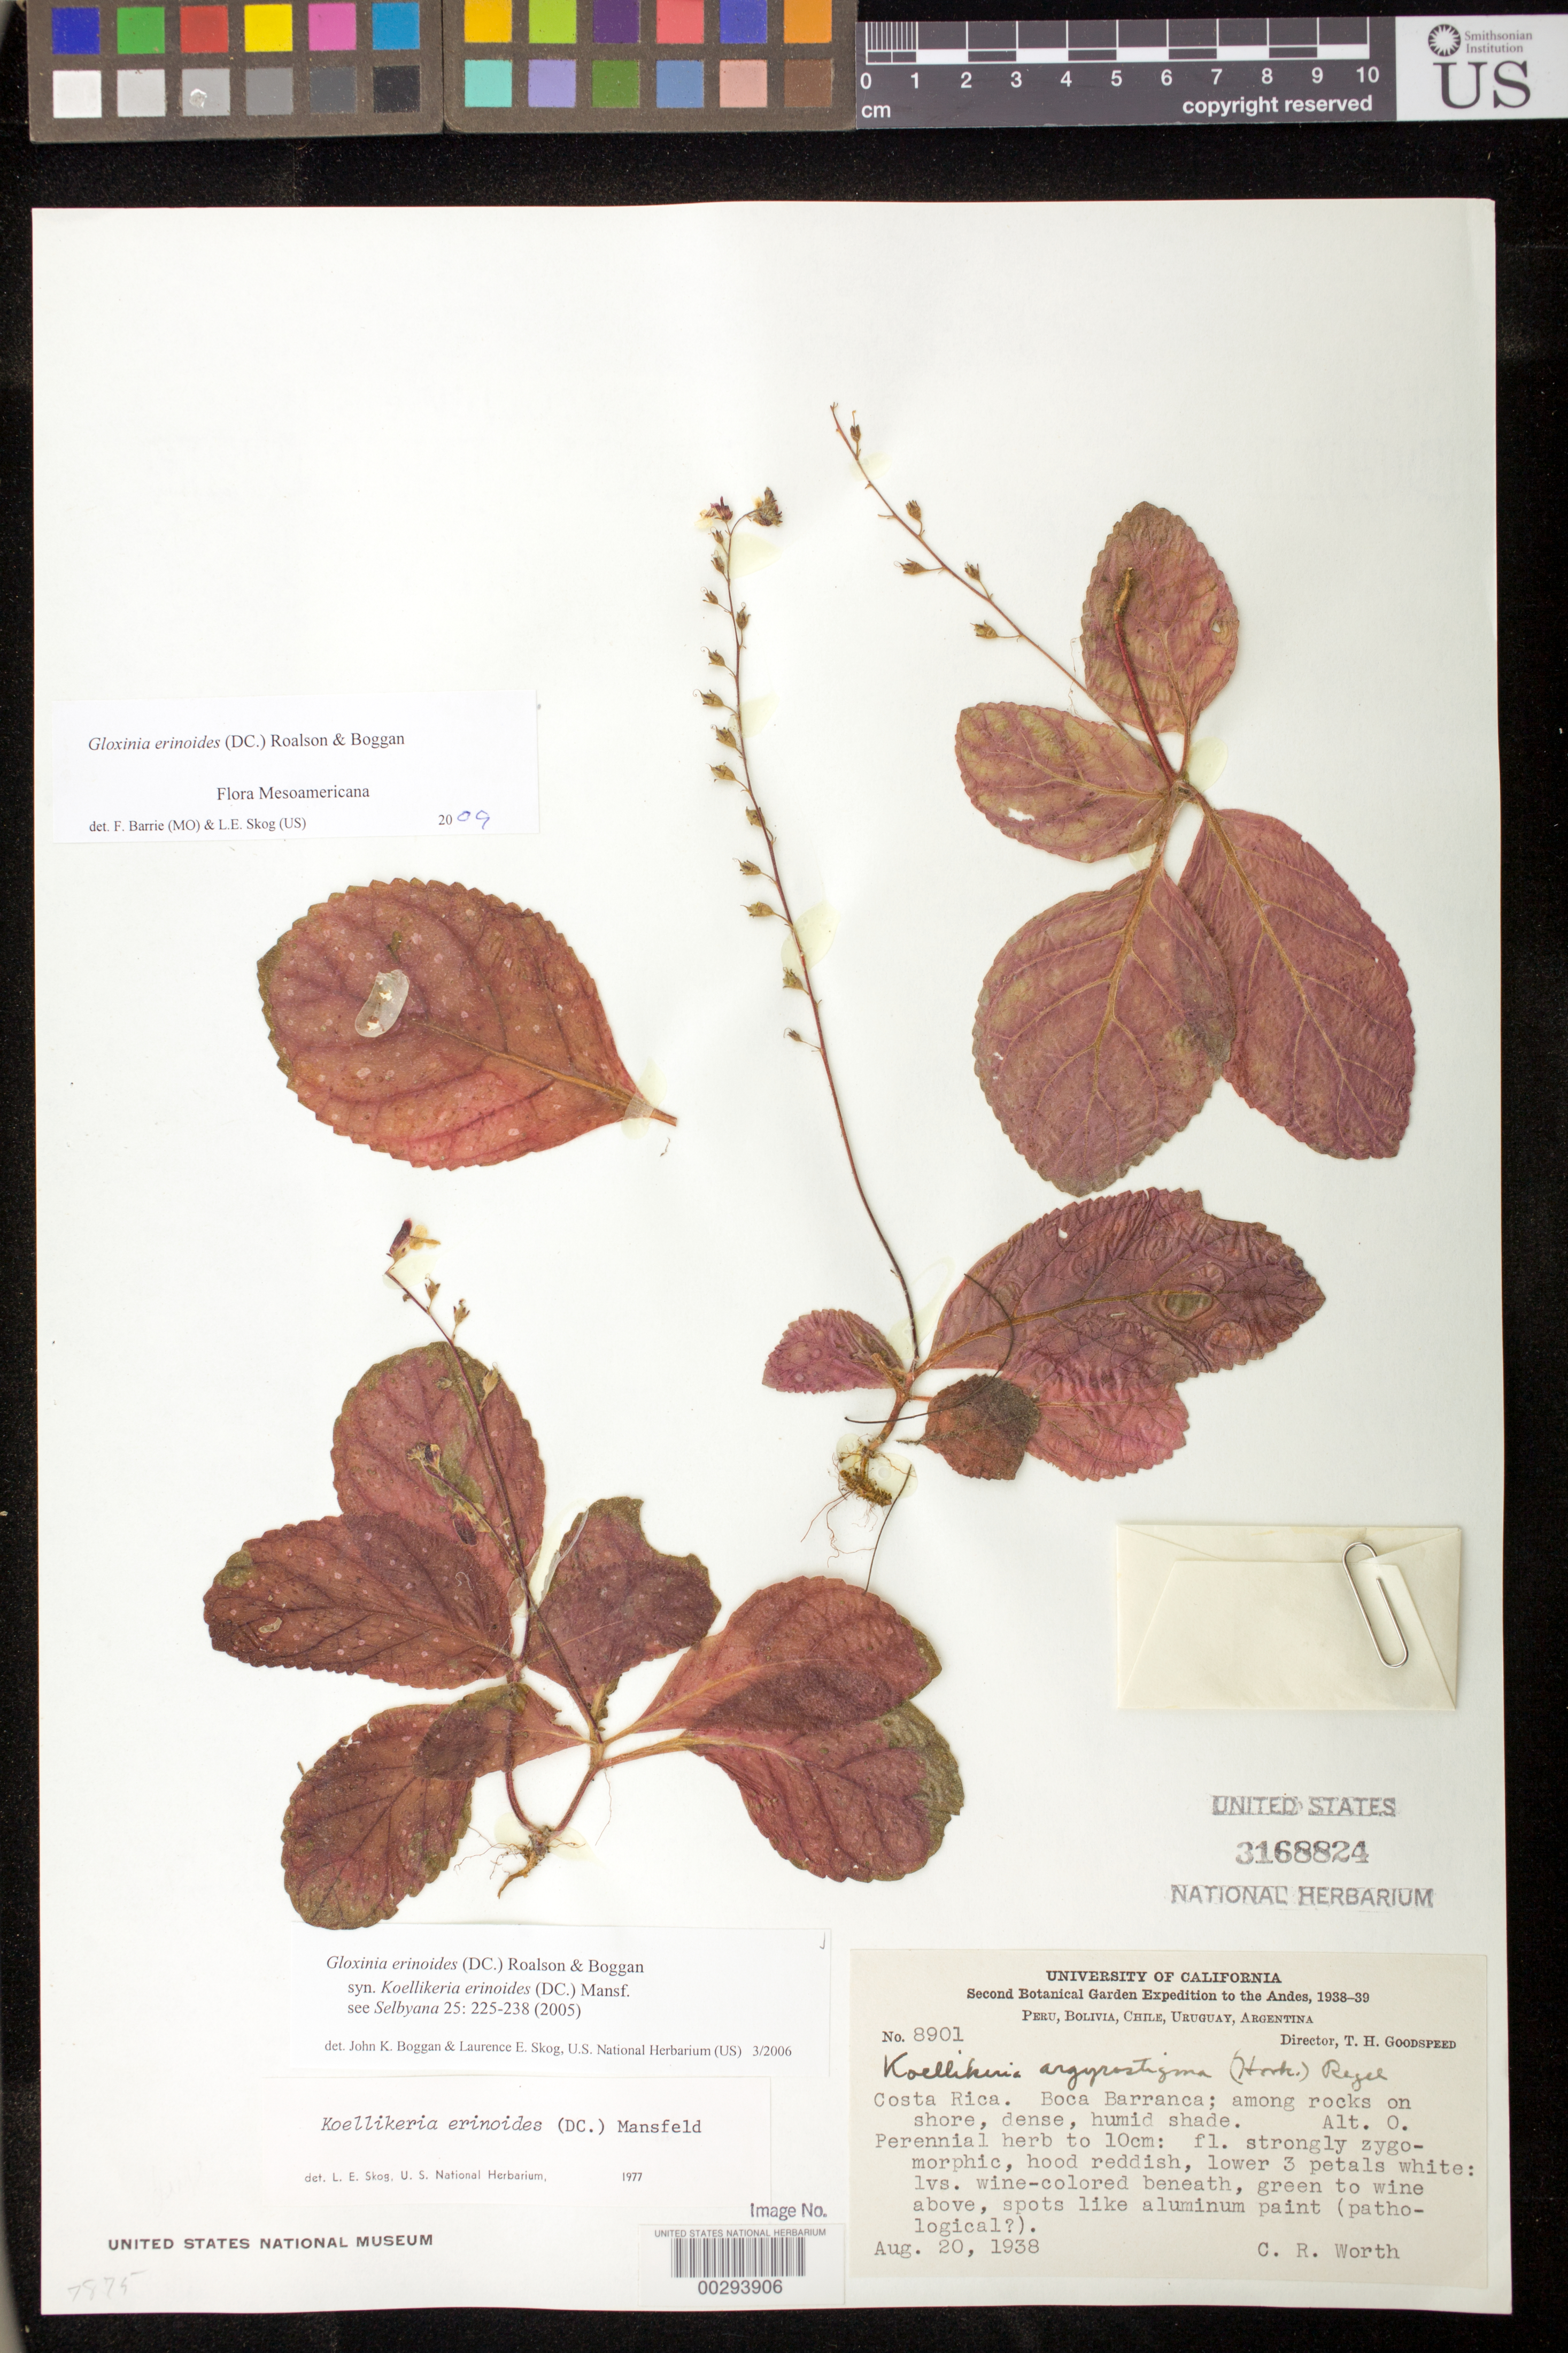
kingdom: Plantae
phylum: Tracheophyta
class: Magnoliopsida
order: Lamiales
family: Gesneriaceae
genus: Gloxinia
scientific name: Gloxinia erinoides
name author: (DC.) Roalson & Boggan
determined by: Boggan, J. K.; Skog, L. E.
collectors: C. R. Worth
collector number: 8901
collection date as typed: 20 Aug 1938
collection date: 1938-08-20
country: Costa Rica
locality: Boca Barranca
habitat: Among rocks on shore, dense, humid shade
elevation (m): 0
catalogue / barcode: US 3168824